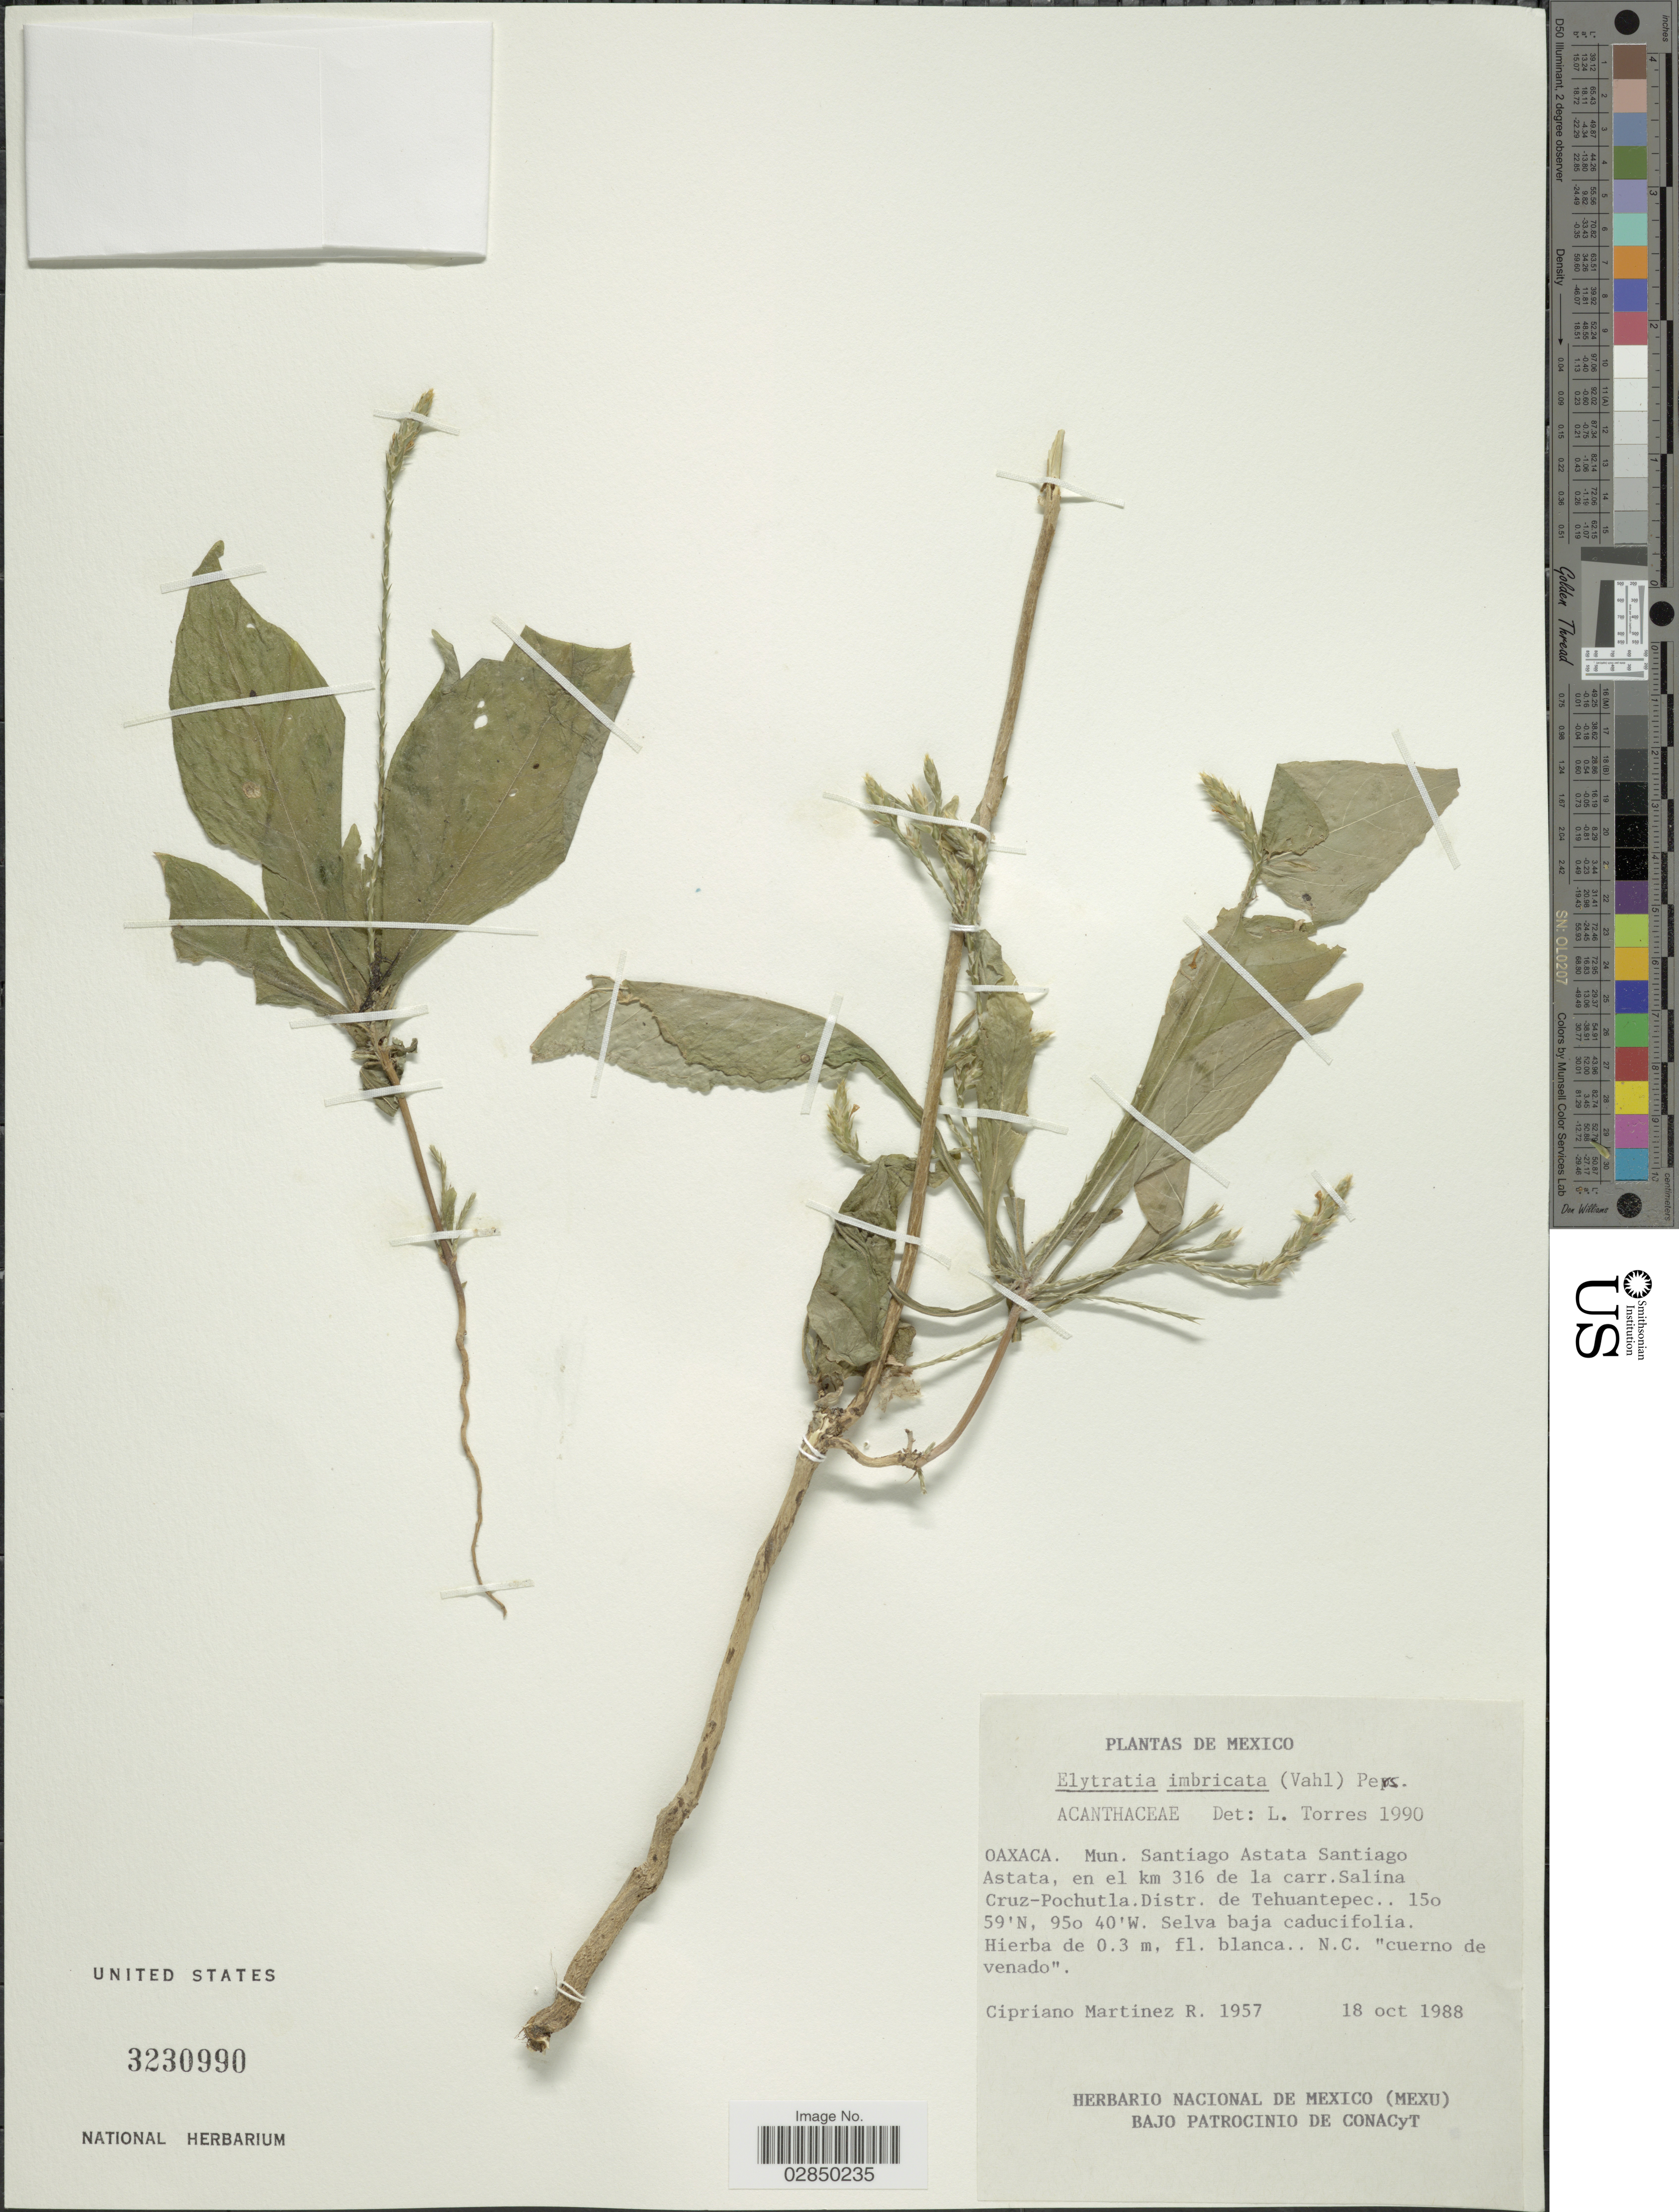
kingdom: Plantae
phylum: Tracheophyta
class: Magnoliopsida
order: Lamiales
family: Acanthaceae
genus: Elytraria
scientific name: Elytraria imbricata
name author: (Vahl) Pers.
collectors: C. Martínez R.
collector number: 1957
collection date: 1988-10-18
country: Mexico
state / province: Oaxaca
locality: Mun. Santiago Astata Santiago Astata, en el km 316 de la carr. Salina Cruz-Pochutla. Distr. de Tehuantepec.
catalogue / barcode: US 3230990